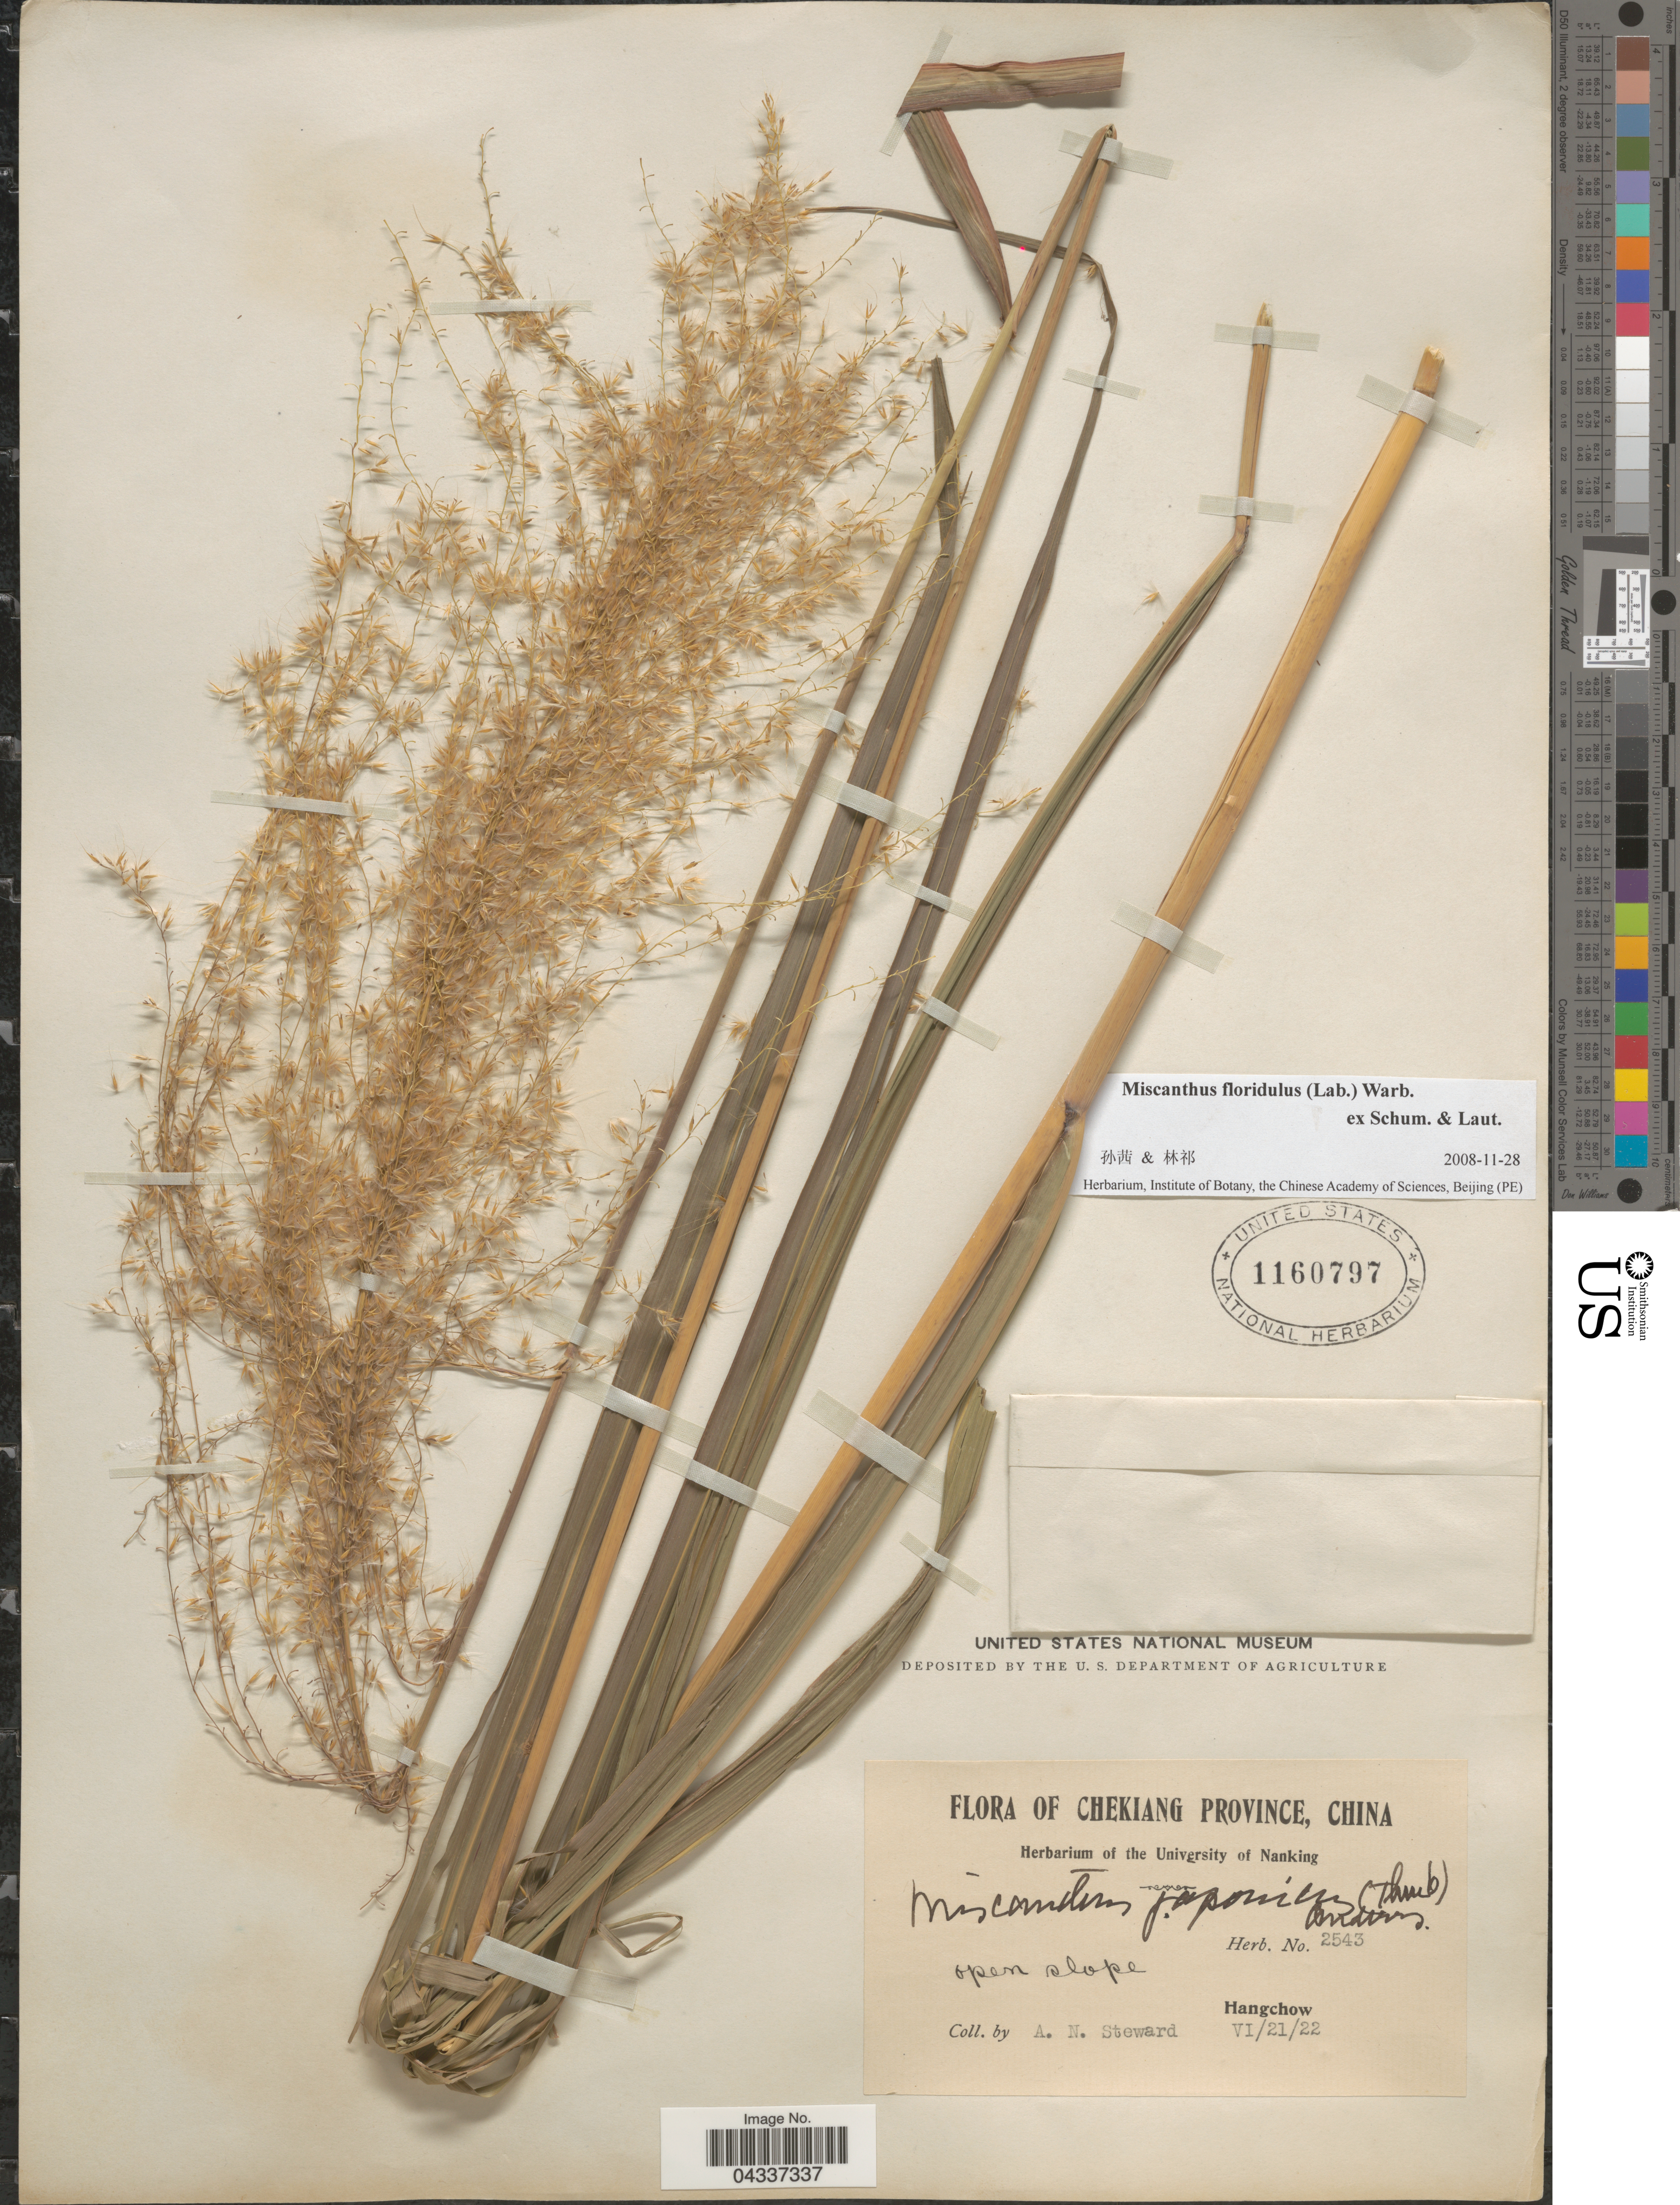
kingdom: Plantae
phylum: Tracheophyta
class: Liliopsida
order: Poales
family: Poaceae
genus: Miscanthus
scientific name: Miscanthus floridulus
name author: (Labill.) Warb.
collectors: A. N. Steward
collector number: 2543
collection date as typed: Transcribed d/m/y: 21/6/22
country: China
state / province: Zhejiang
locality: Chekiang Province. Hangchow.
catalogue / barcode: US 1160797